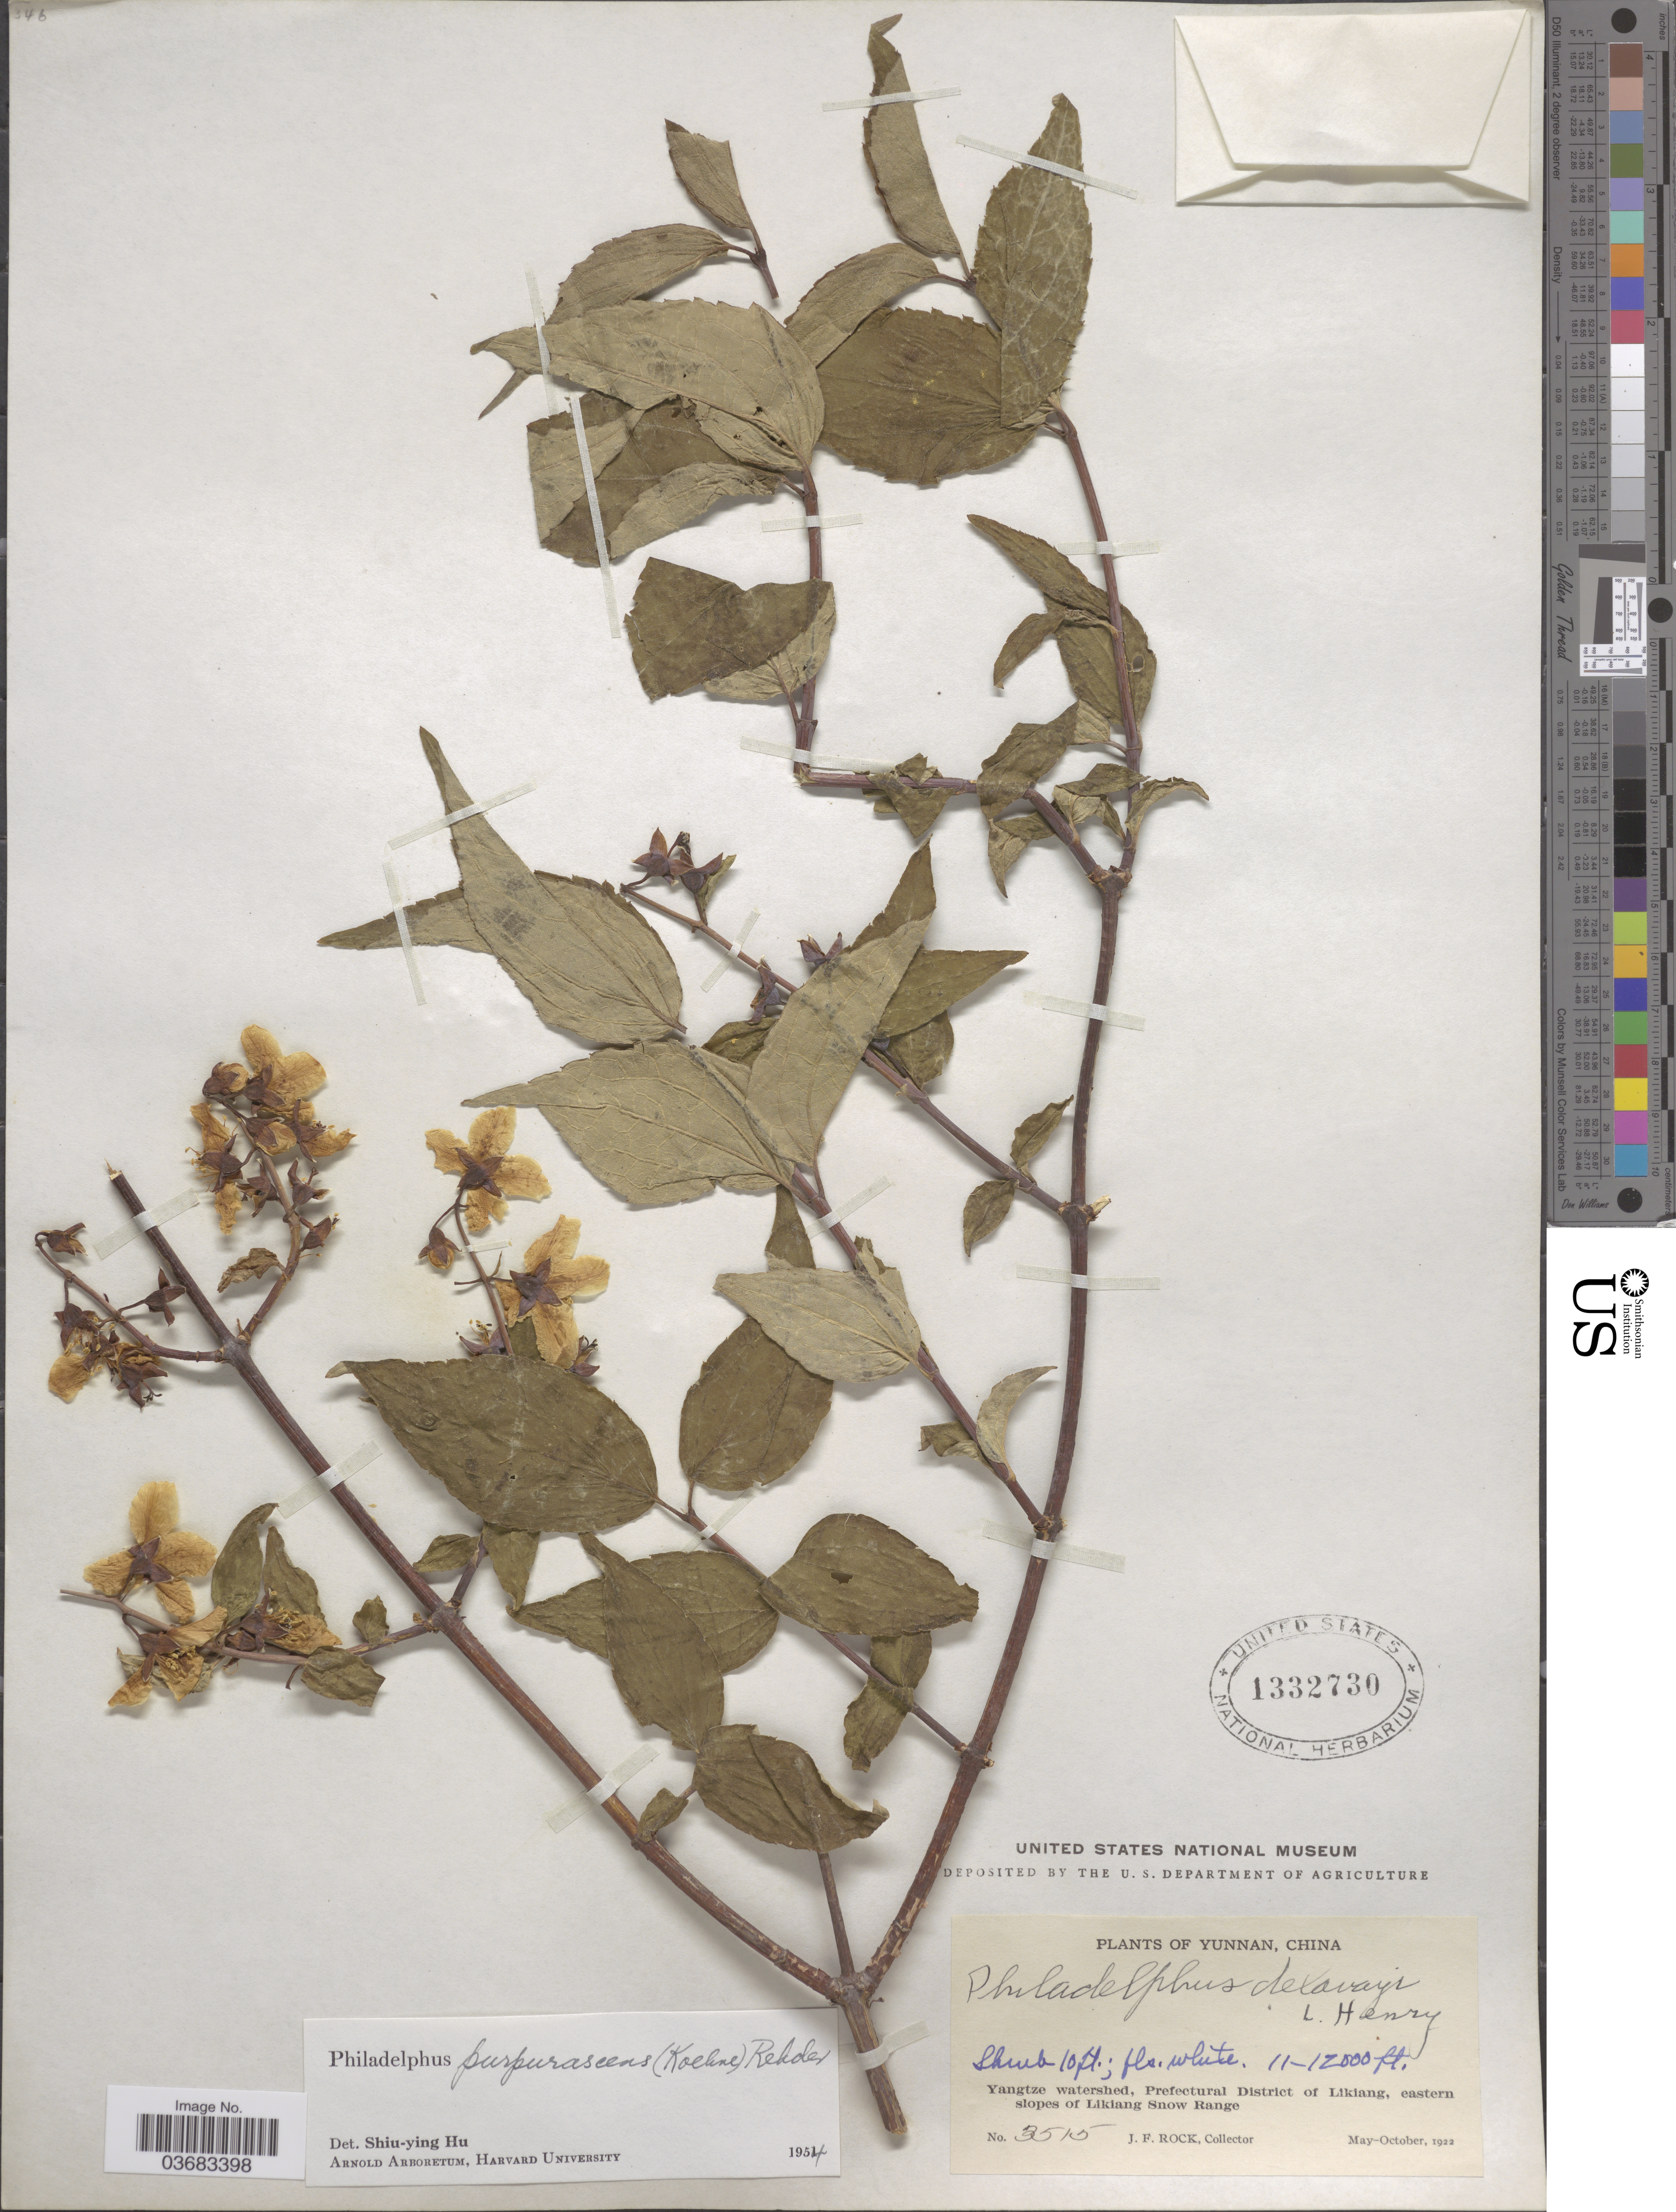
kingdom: Plantae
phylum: Tracheophyta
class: Magnoliopsida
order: Cornales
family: Hydrangeaceae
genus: Philadelphus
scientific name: Philadelphus purpurascens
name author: (Koehne) Rehder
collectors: J. Rock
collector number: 3515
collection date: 1922-05/1922-10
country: China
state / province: Yunnan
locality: Yangtze watershed, Prefectural District of Likiang, eastern slopes of Likiang Snow Range.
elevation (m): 3353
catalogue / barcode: US 1332730